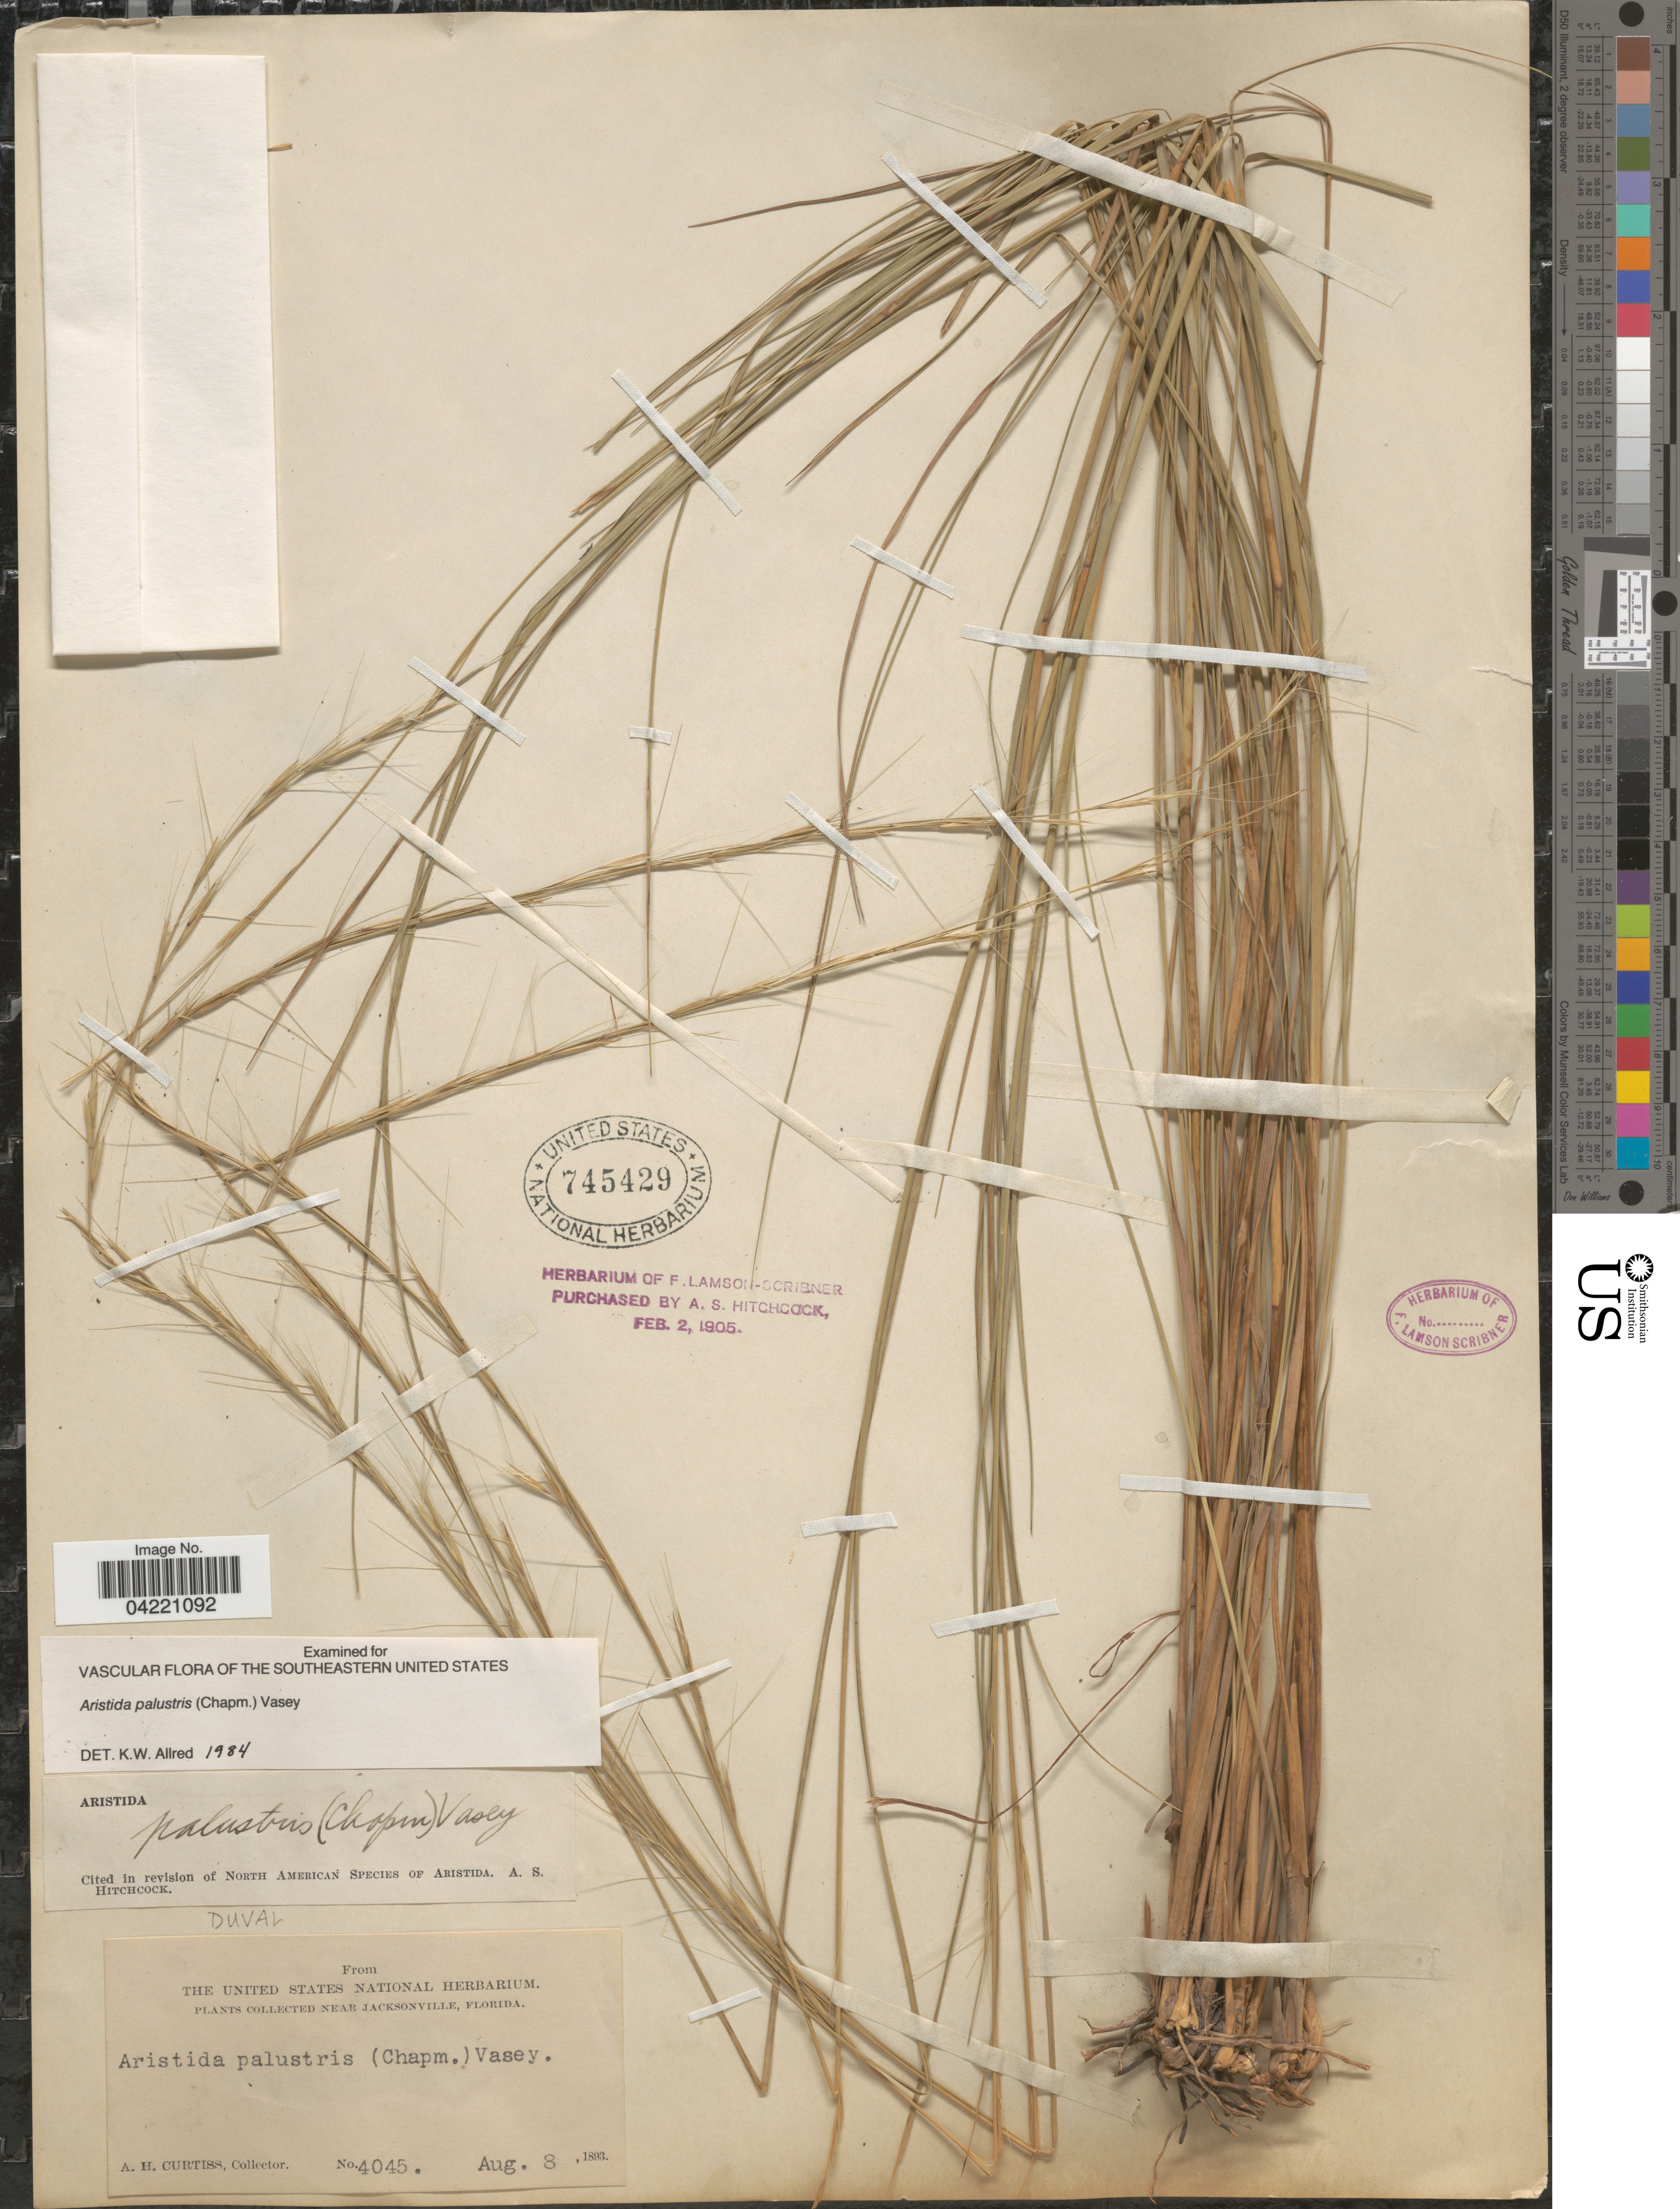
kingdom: Plantae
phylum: Tracheophyta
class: Liliopsida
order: Poales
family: Poaceae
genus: Aristida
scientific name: Aristida palustris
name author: (Chapm.) Vasey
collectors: A. H. Curtiss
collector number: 4045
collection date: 1893-08-08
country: United States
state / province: Florida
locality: Near Jacksonville. Duval.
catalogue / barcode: US 745429